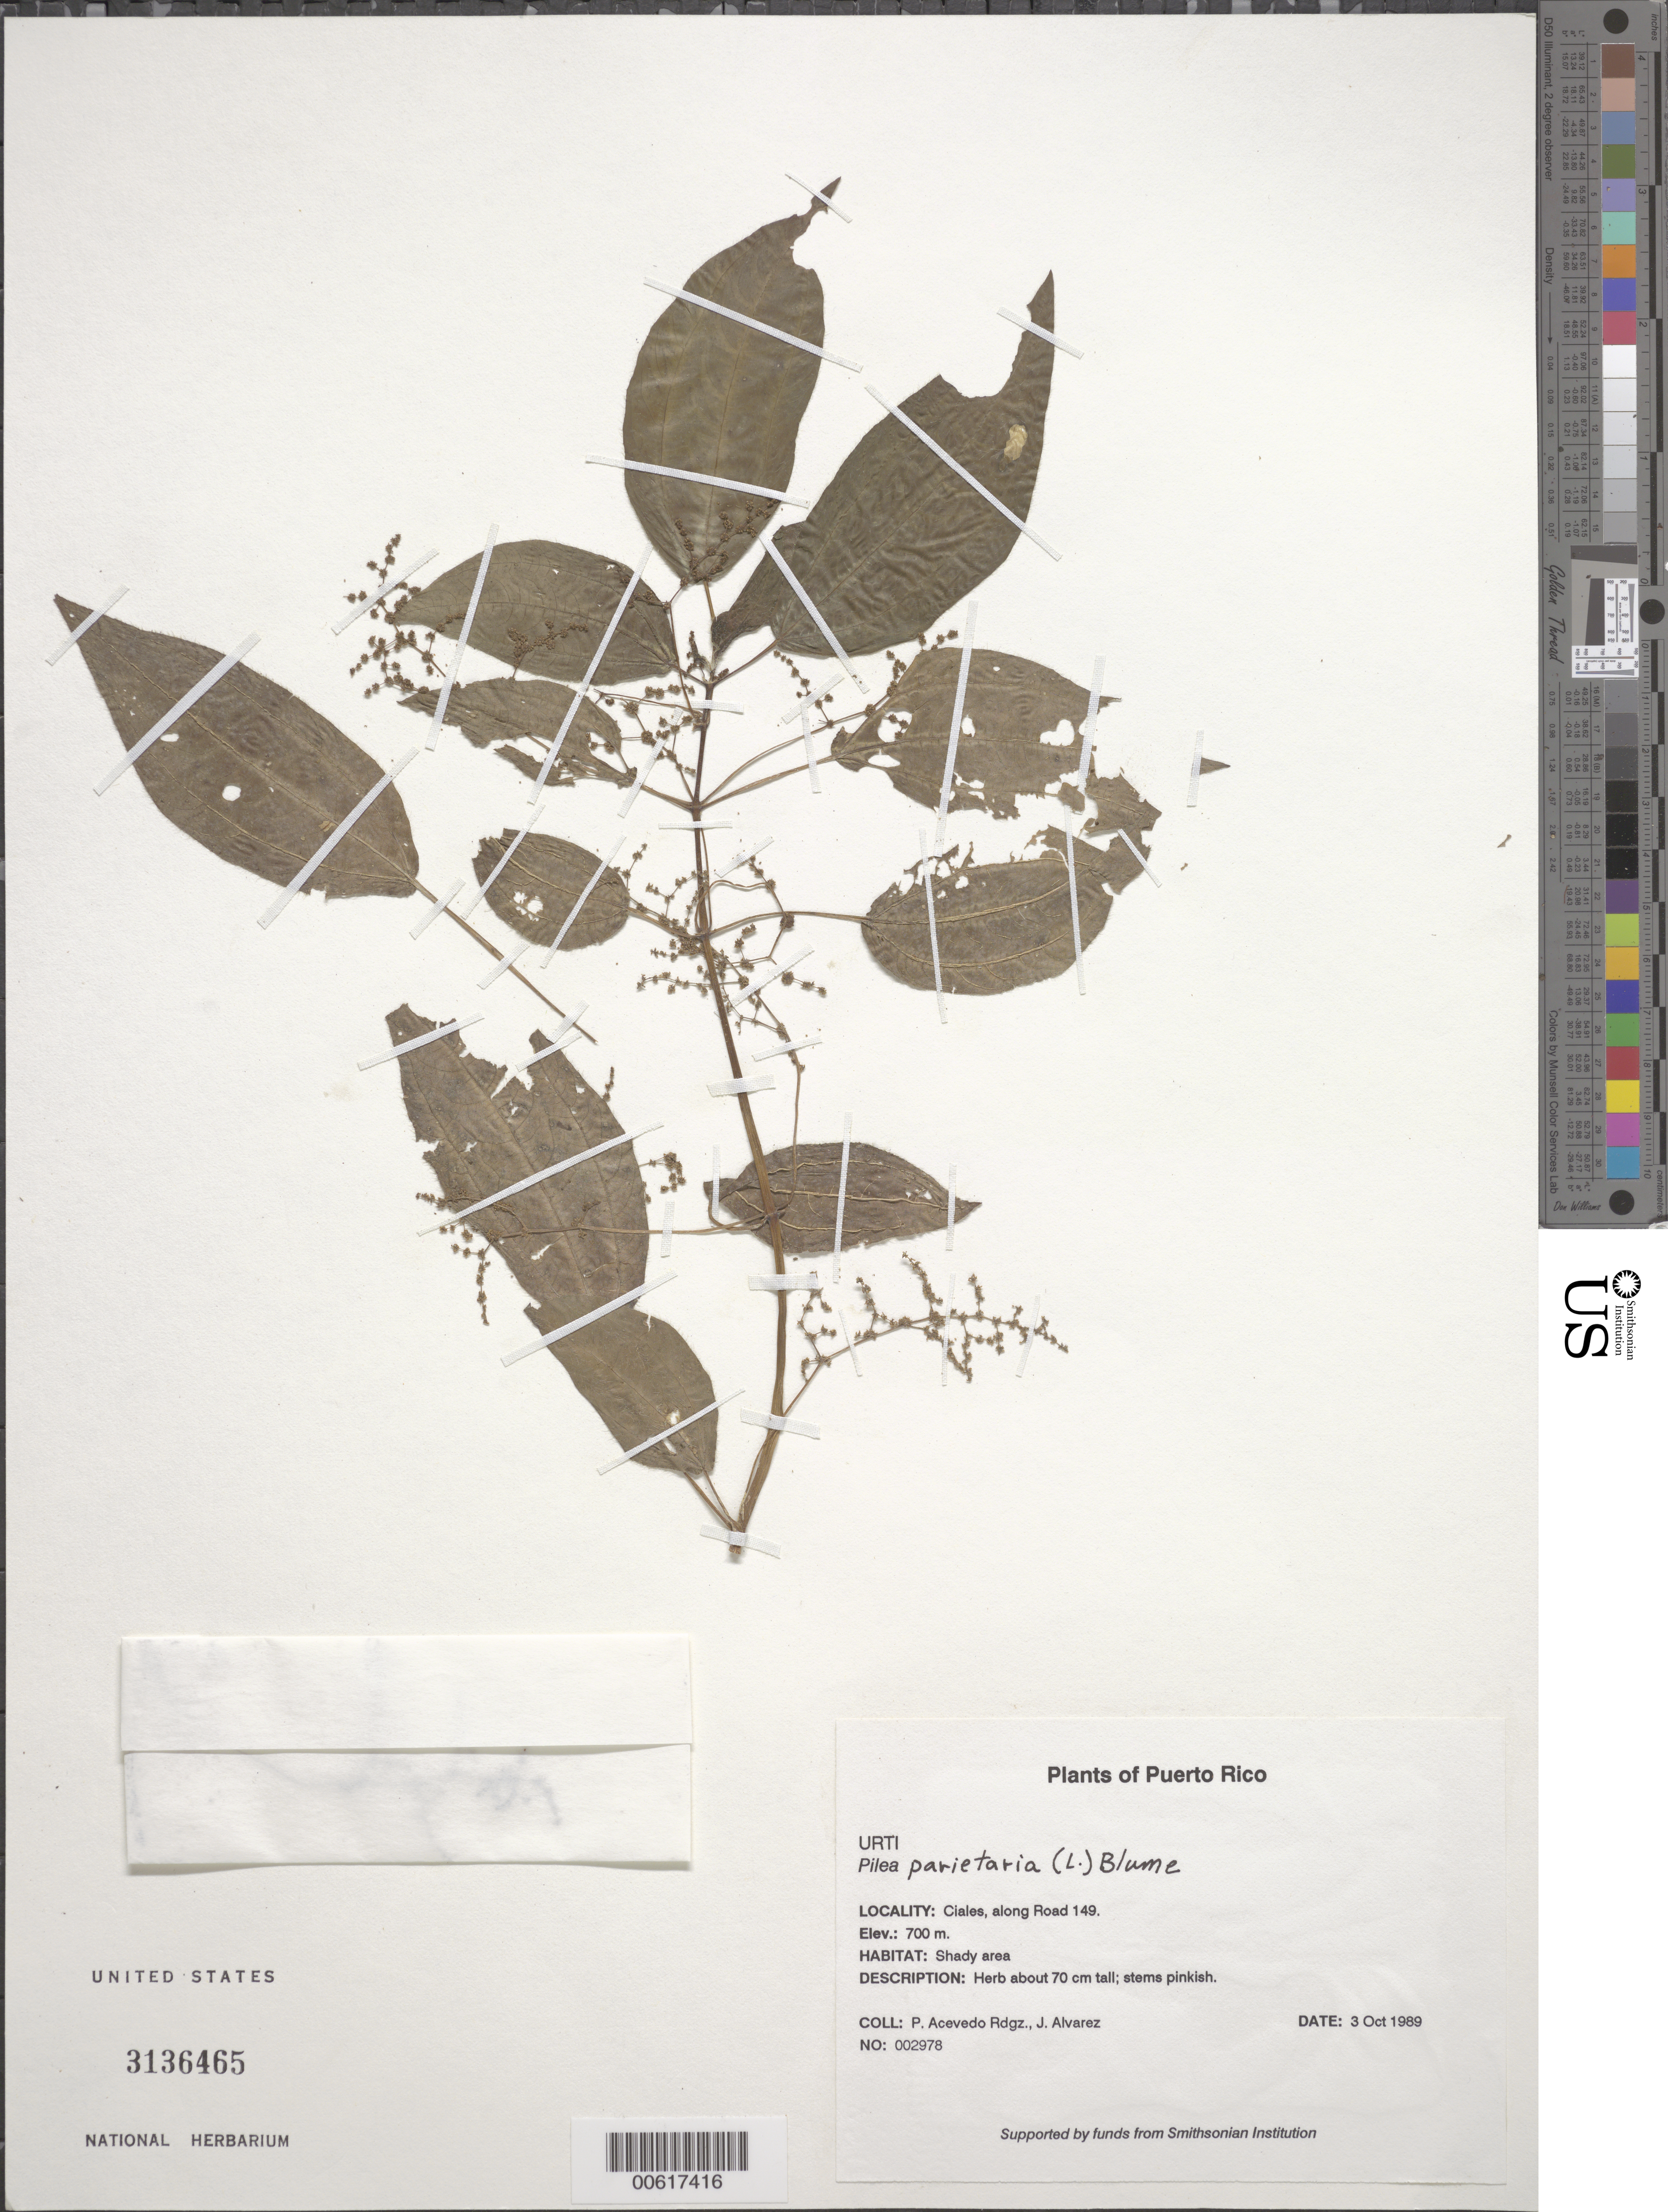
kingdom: Plantae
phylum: Tracheophyta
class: Magnoliopsida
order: Rosales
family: Urticaceae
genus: Pilea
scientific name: Pilea parietaria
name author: (L.) Blume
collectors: P. Acevedo-Rodr. & J. Alvarez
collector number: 2978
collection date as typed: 03 Oct 1989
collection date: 1989-10-03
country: Puerto Rico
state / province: Ciales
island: Puerto Rico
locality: Ciales; along Road 149.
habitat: Shady area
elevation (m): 700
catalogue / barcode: US 3136465